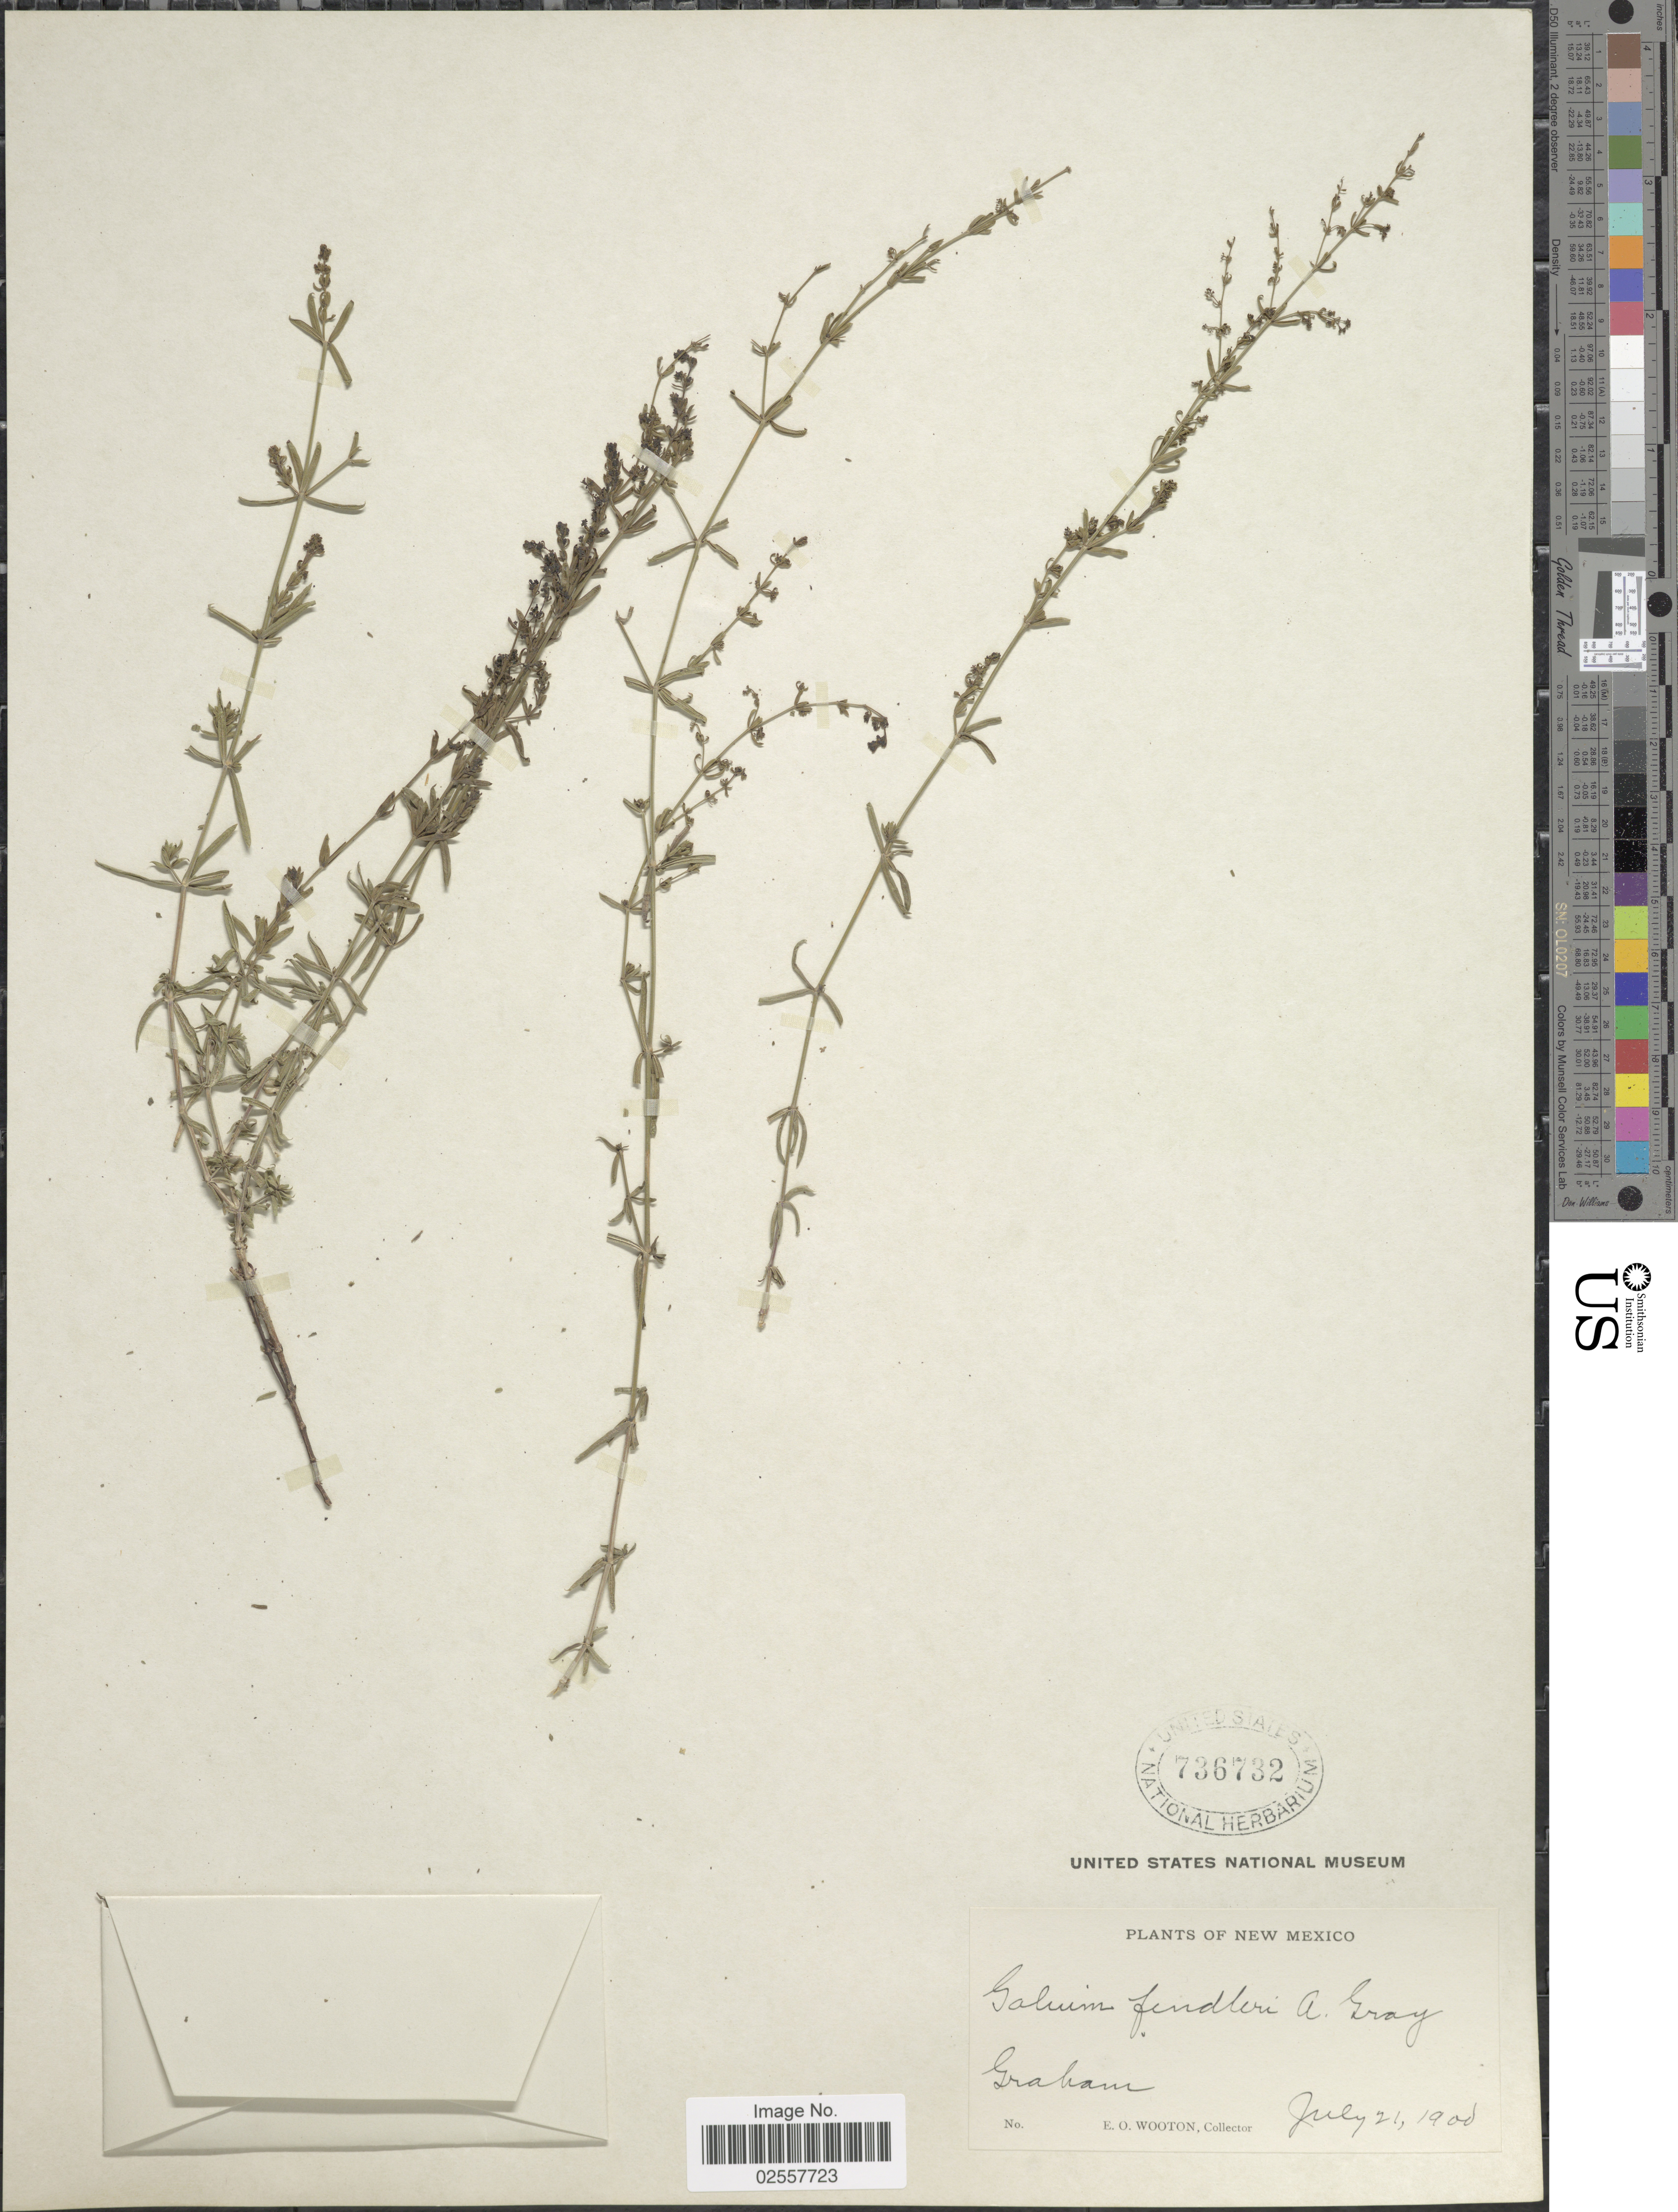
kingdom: Plantae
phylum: Tracheophyta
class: Magnoliopsida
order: Gentianales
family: Rubiaceae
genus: Galium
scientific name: Galium fendleri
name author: A. Gray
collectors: E. O. Wooton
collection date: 1900-07-21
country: United States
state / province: New Mexico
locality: Graham.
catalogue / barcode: US 736732